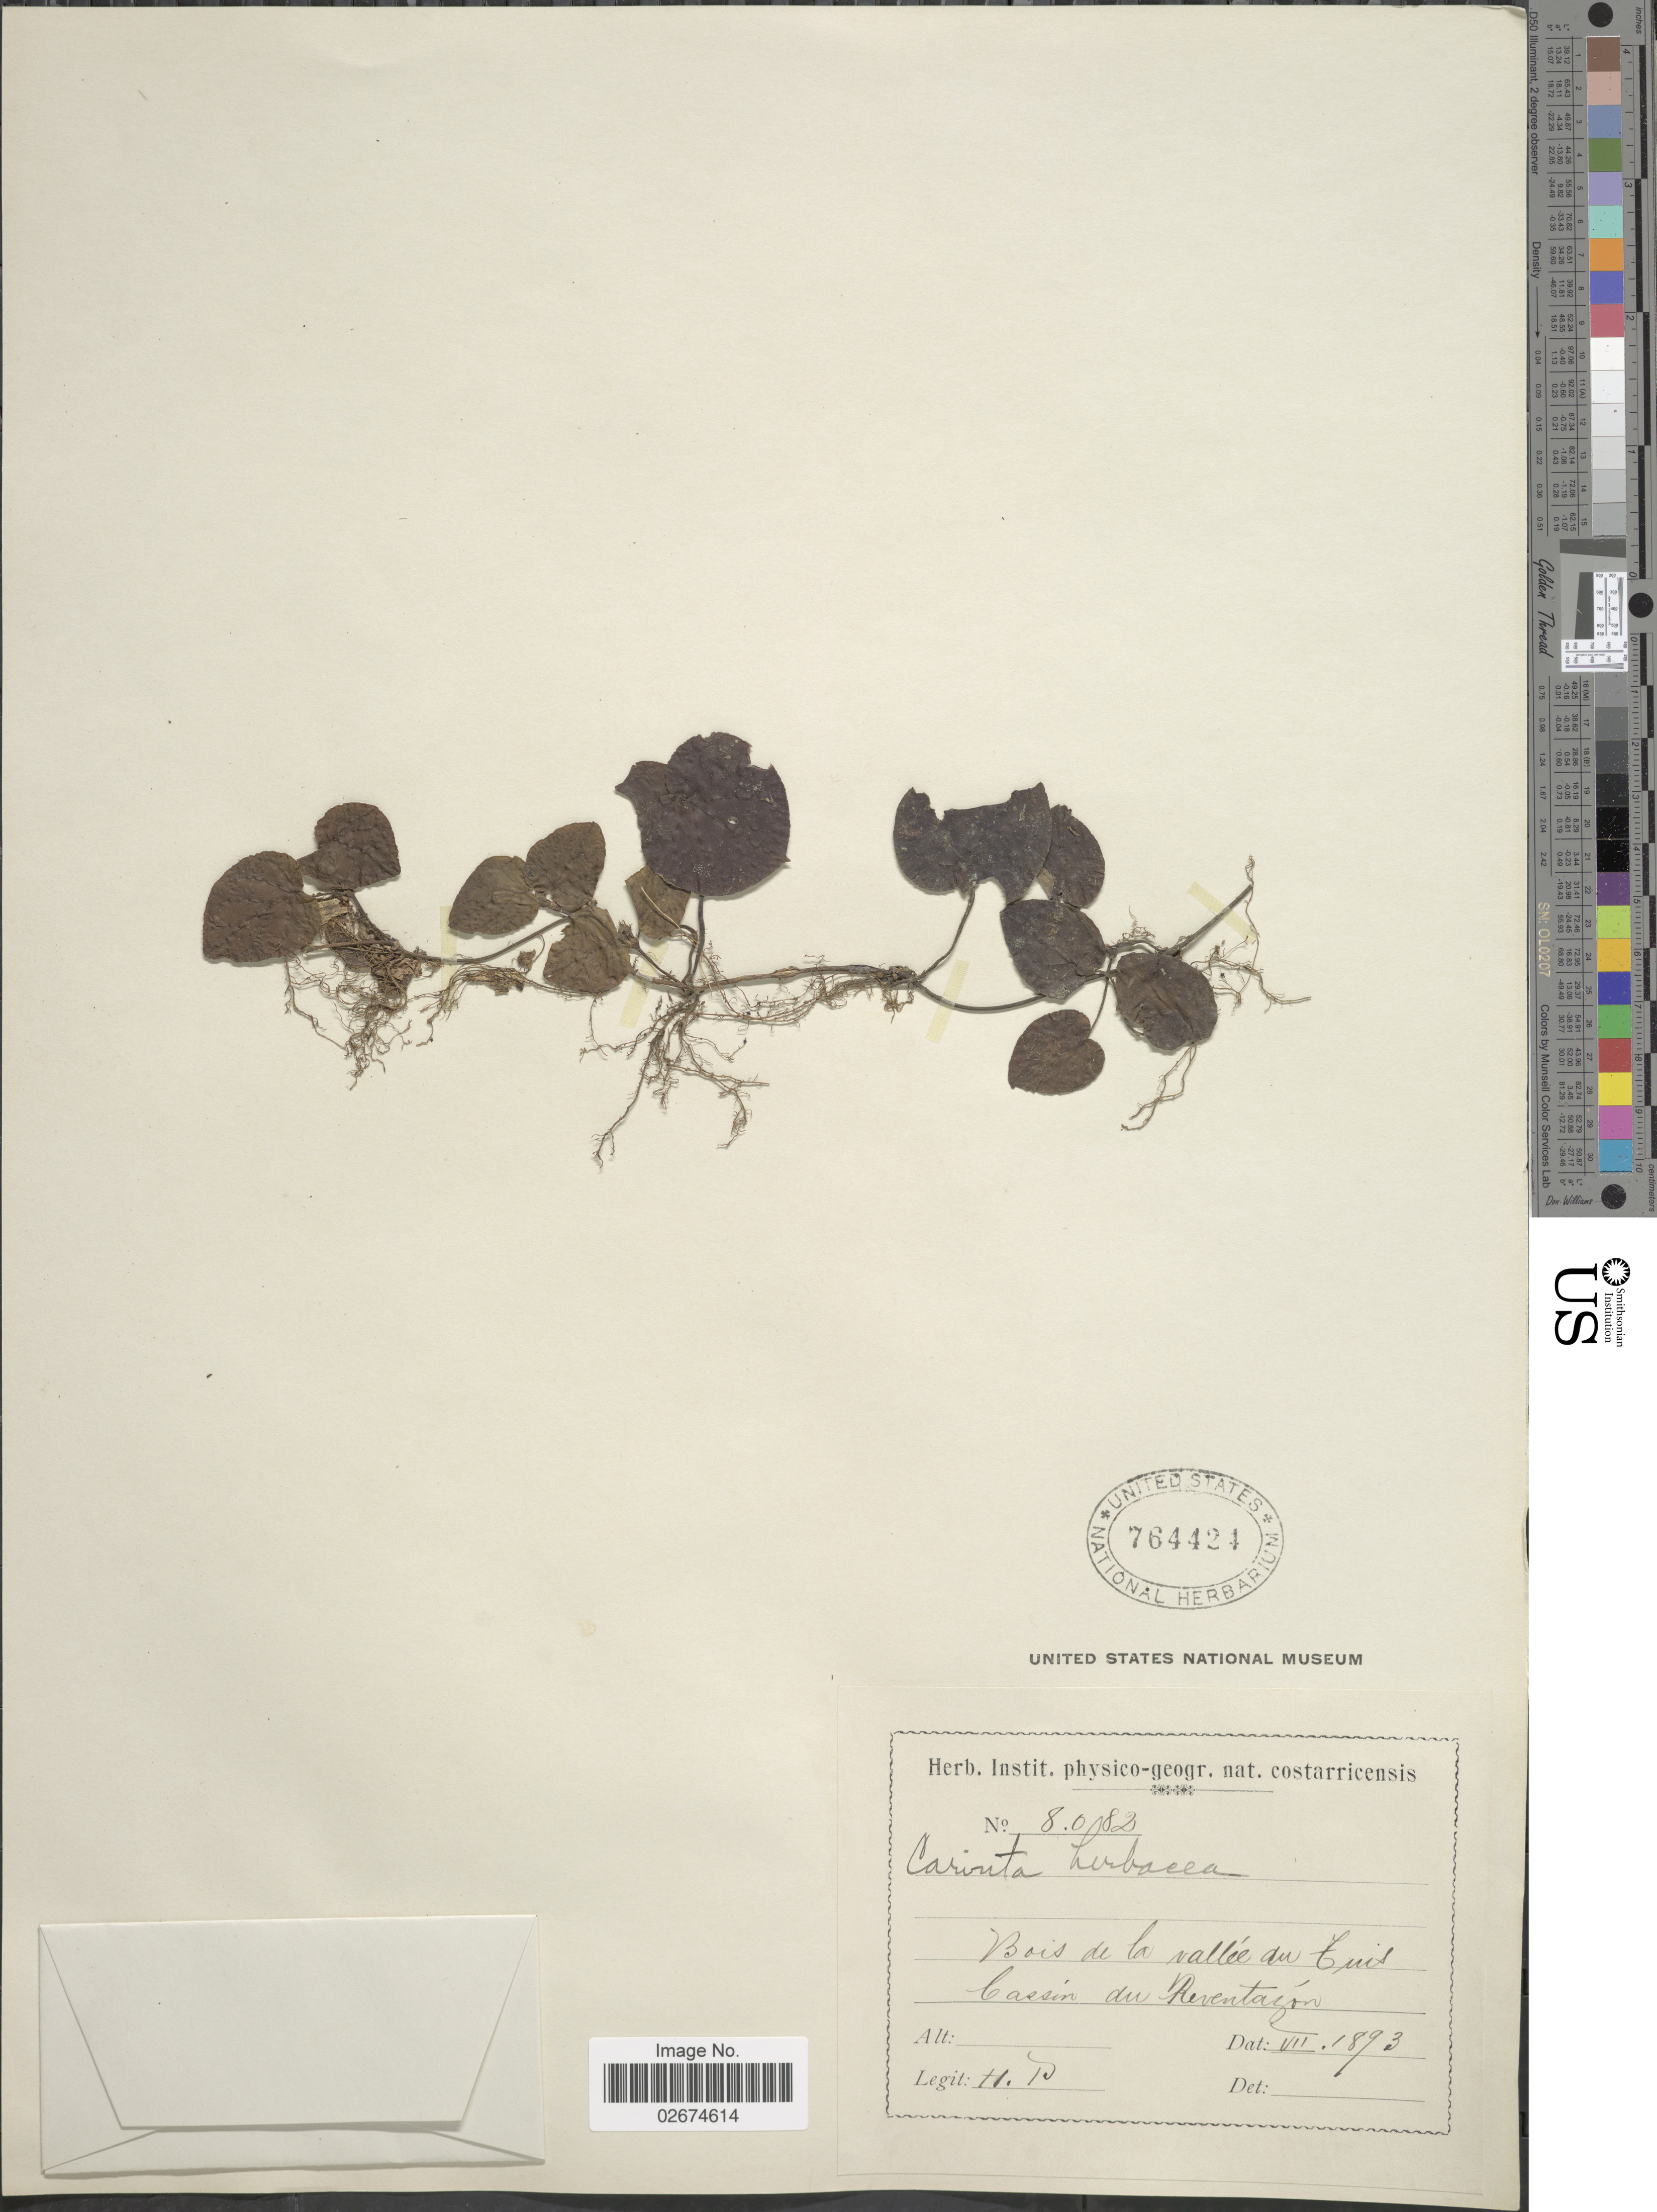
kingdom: Plantae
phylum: Tracheophyta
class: Magnoliopsida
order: Gentianales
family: Rubiaceae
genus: Geophila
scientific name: Geophila herbacea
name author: (Jacq.) K. Schum.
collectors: H. P.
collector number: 8082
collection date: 1893-07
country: Costa Rica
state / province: Limón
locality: Bois de la vallee du Tuis, Cassin du Reventazon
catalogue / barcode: US 764424